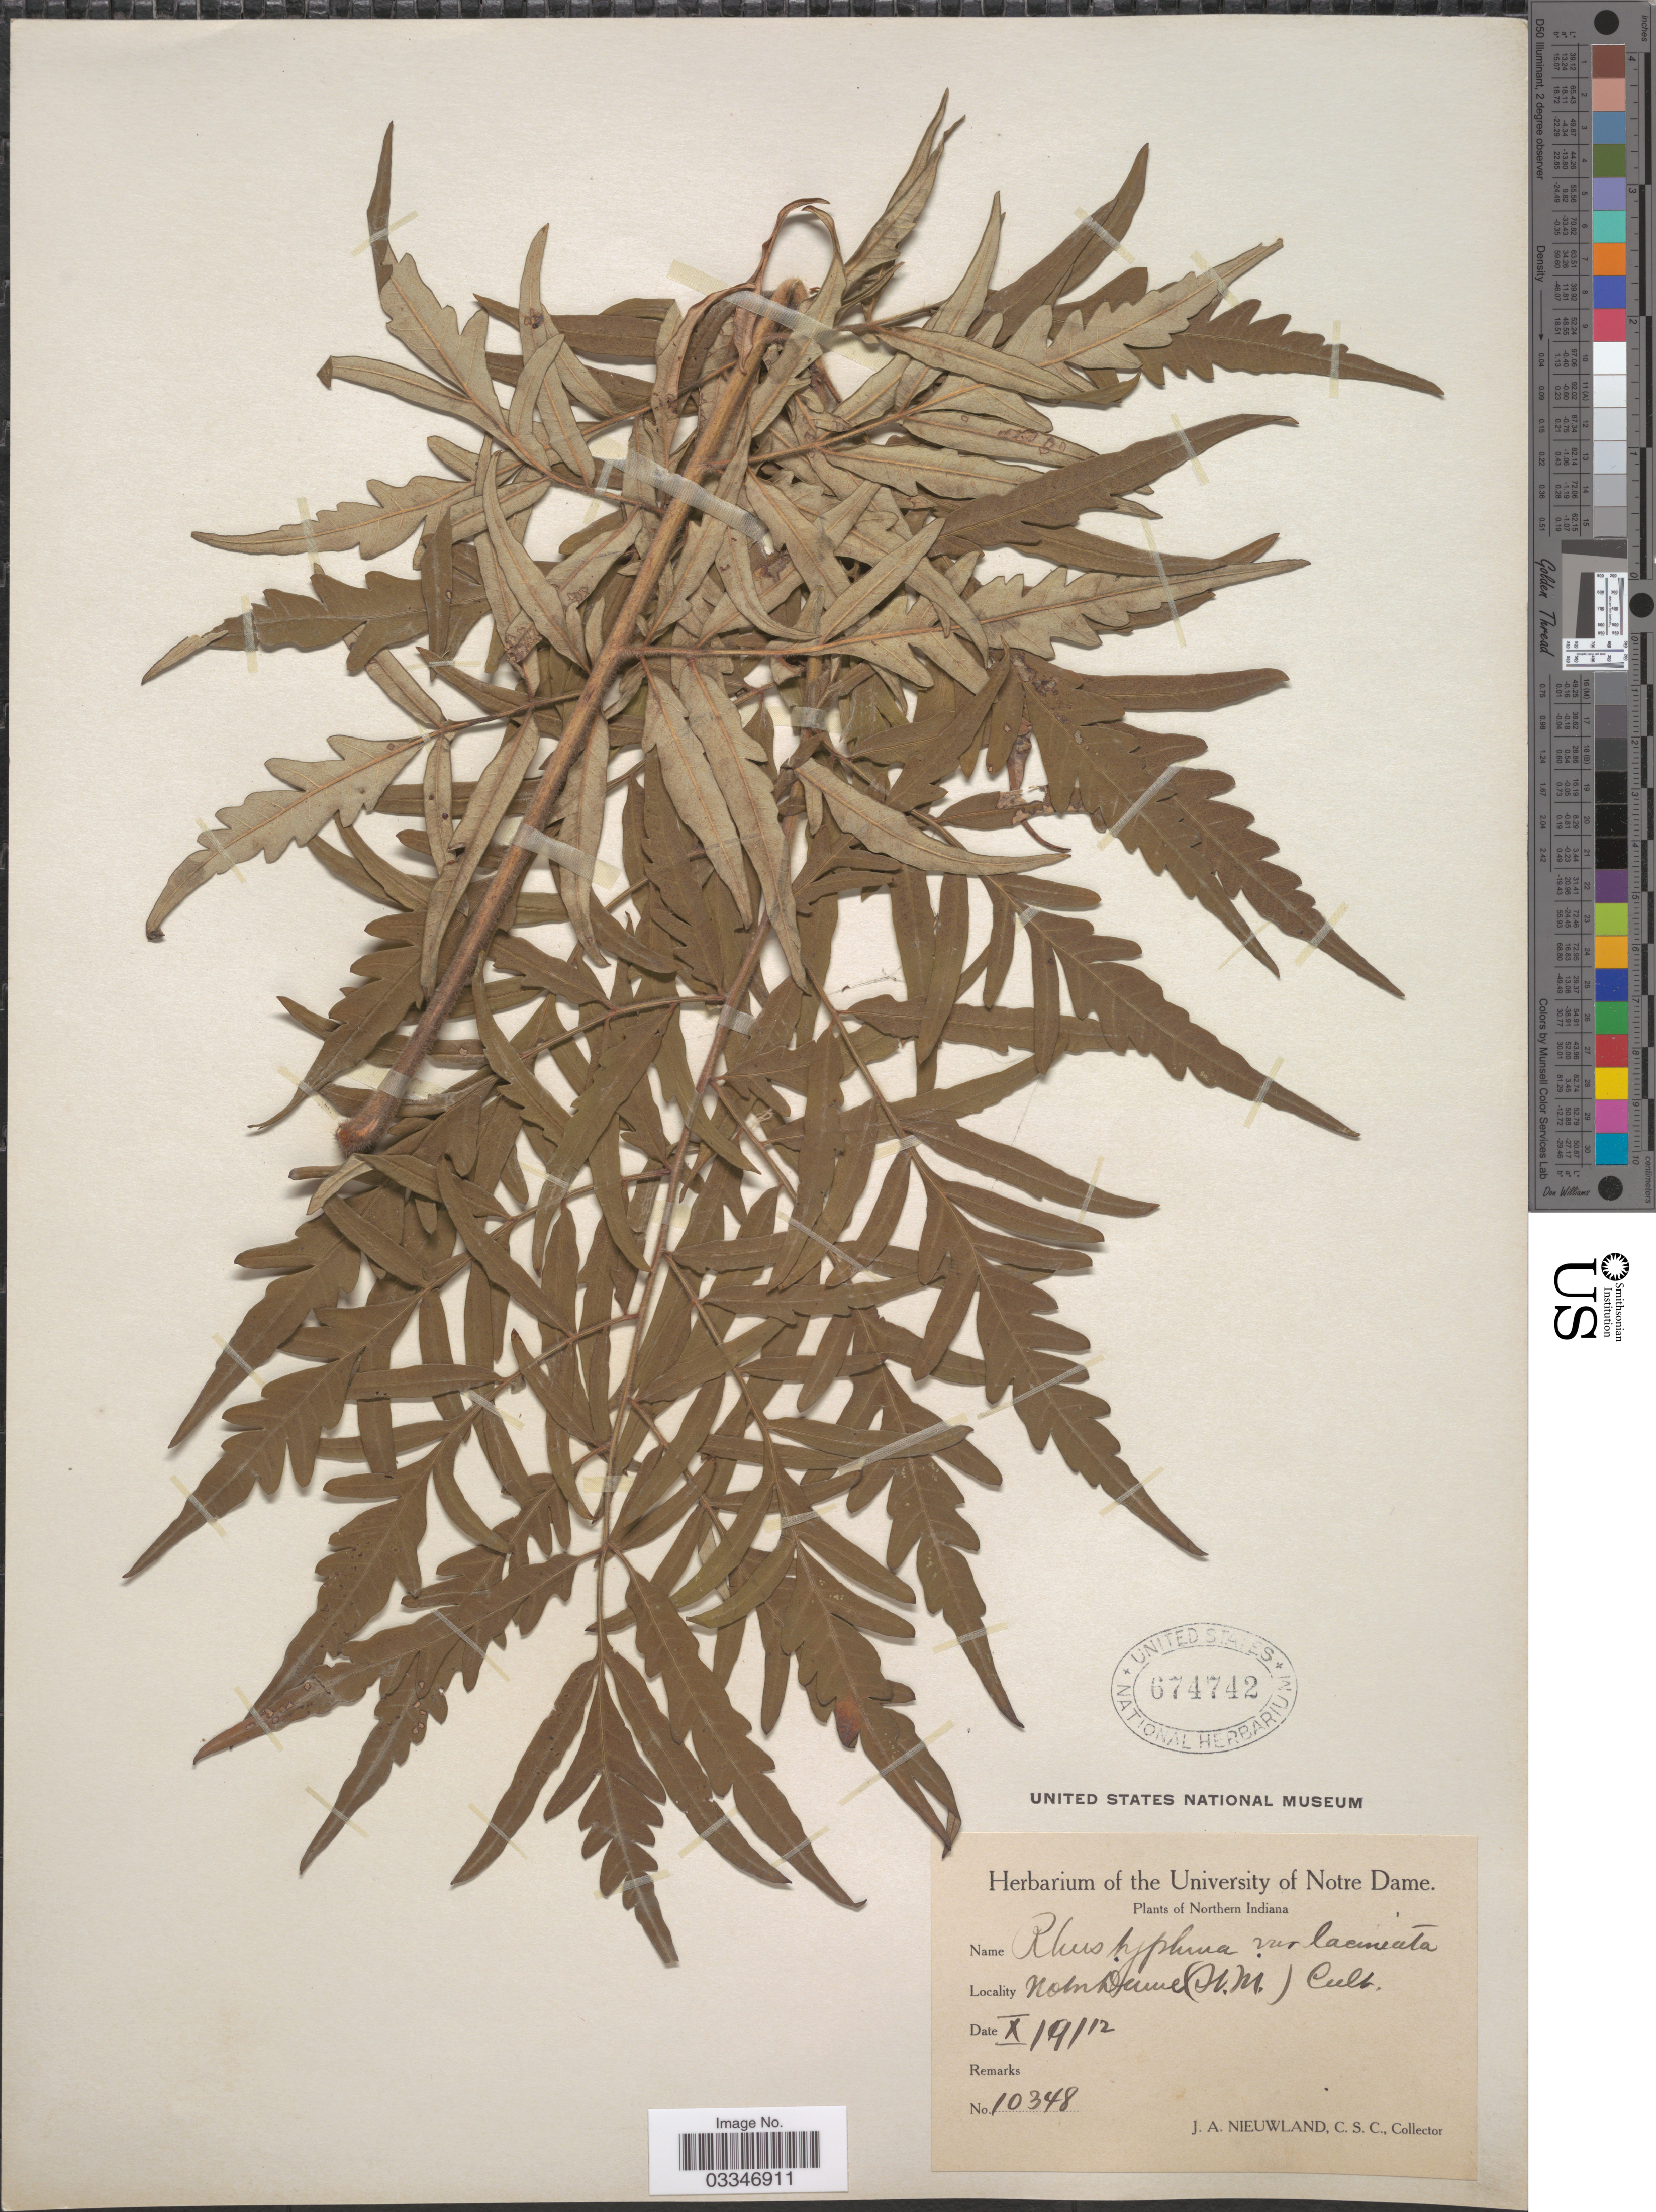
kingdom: Plantae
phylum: Tracheophyta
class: Magnoliopsida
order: Sapindales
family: Anacardiaceae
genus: Rhus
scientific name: Rhus typhina var. laciniata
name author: Alph. Wood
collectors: J. A. Nieuwland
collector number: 10348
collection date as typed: Transcribed d/m/y: 9/10/12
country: United States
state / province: Indiana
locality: Northern Indiana, Notre Dame (St. M.).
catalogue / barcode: US 674742